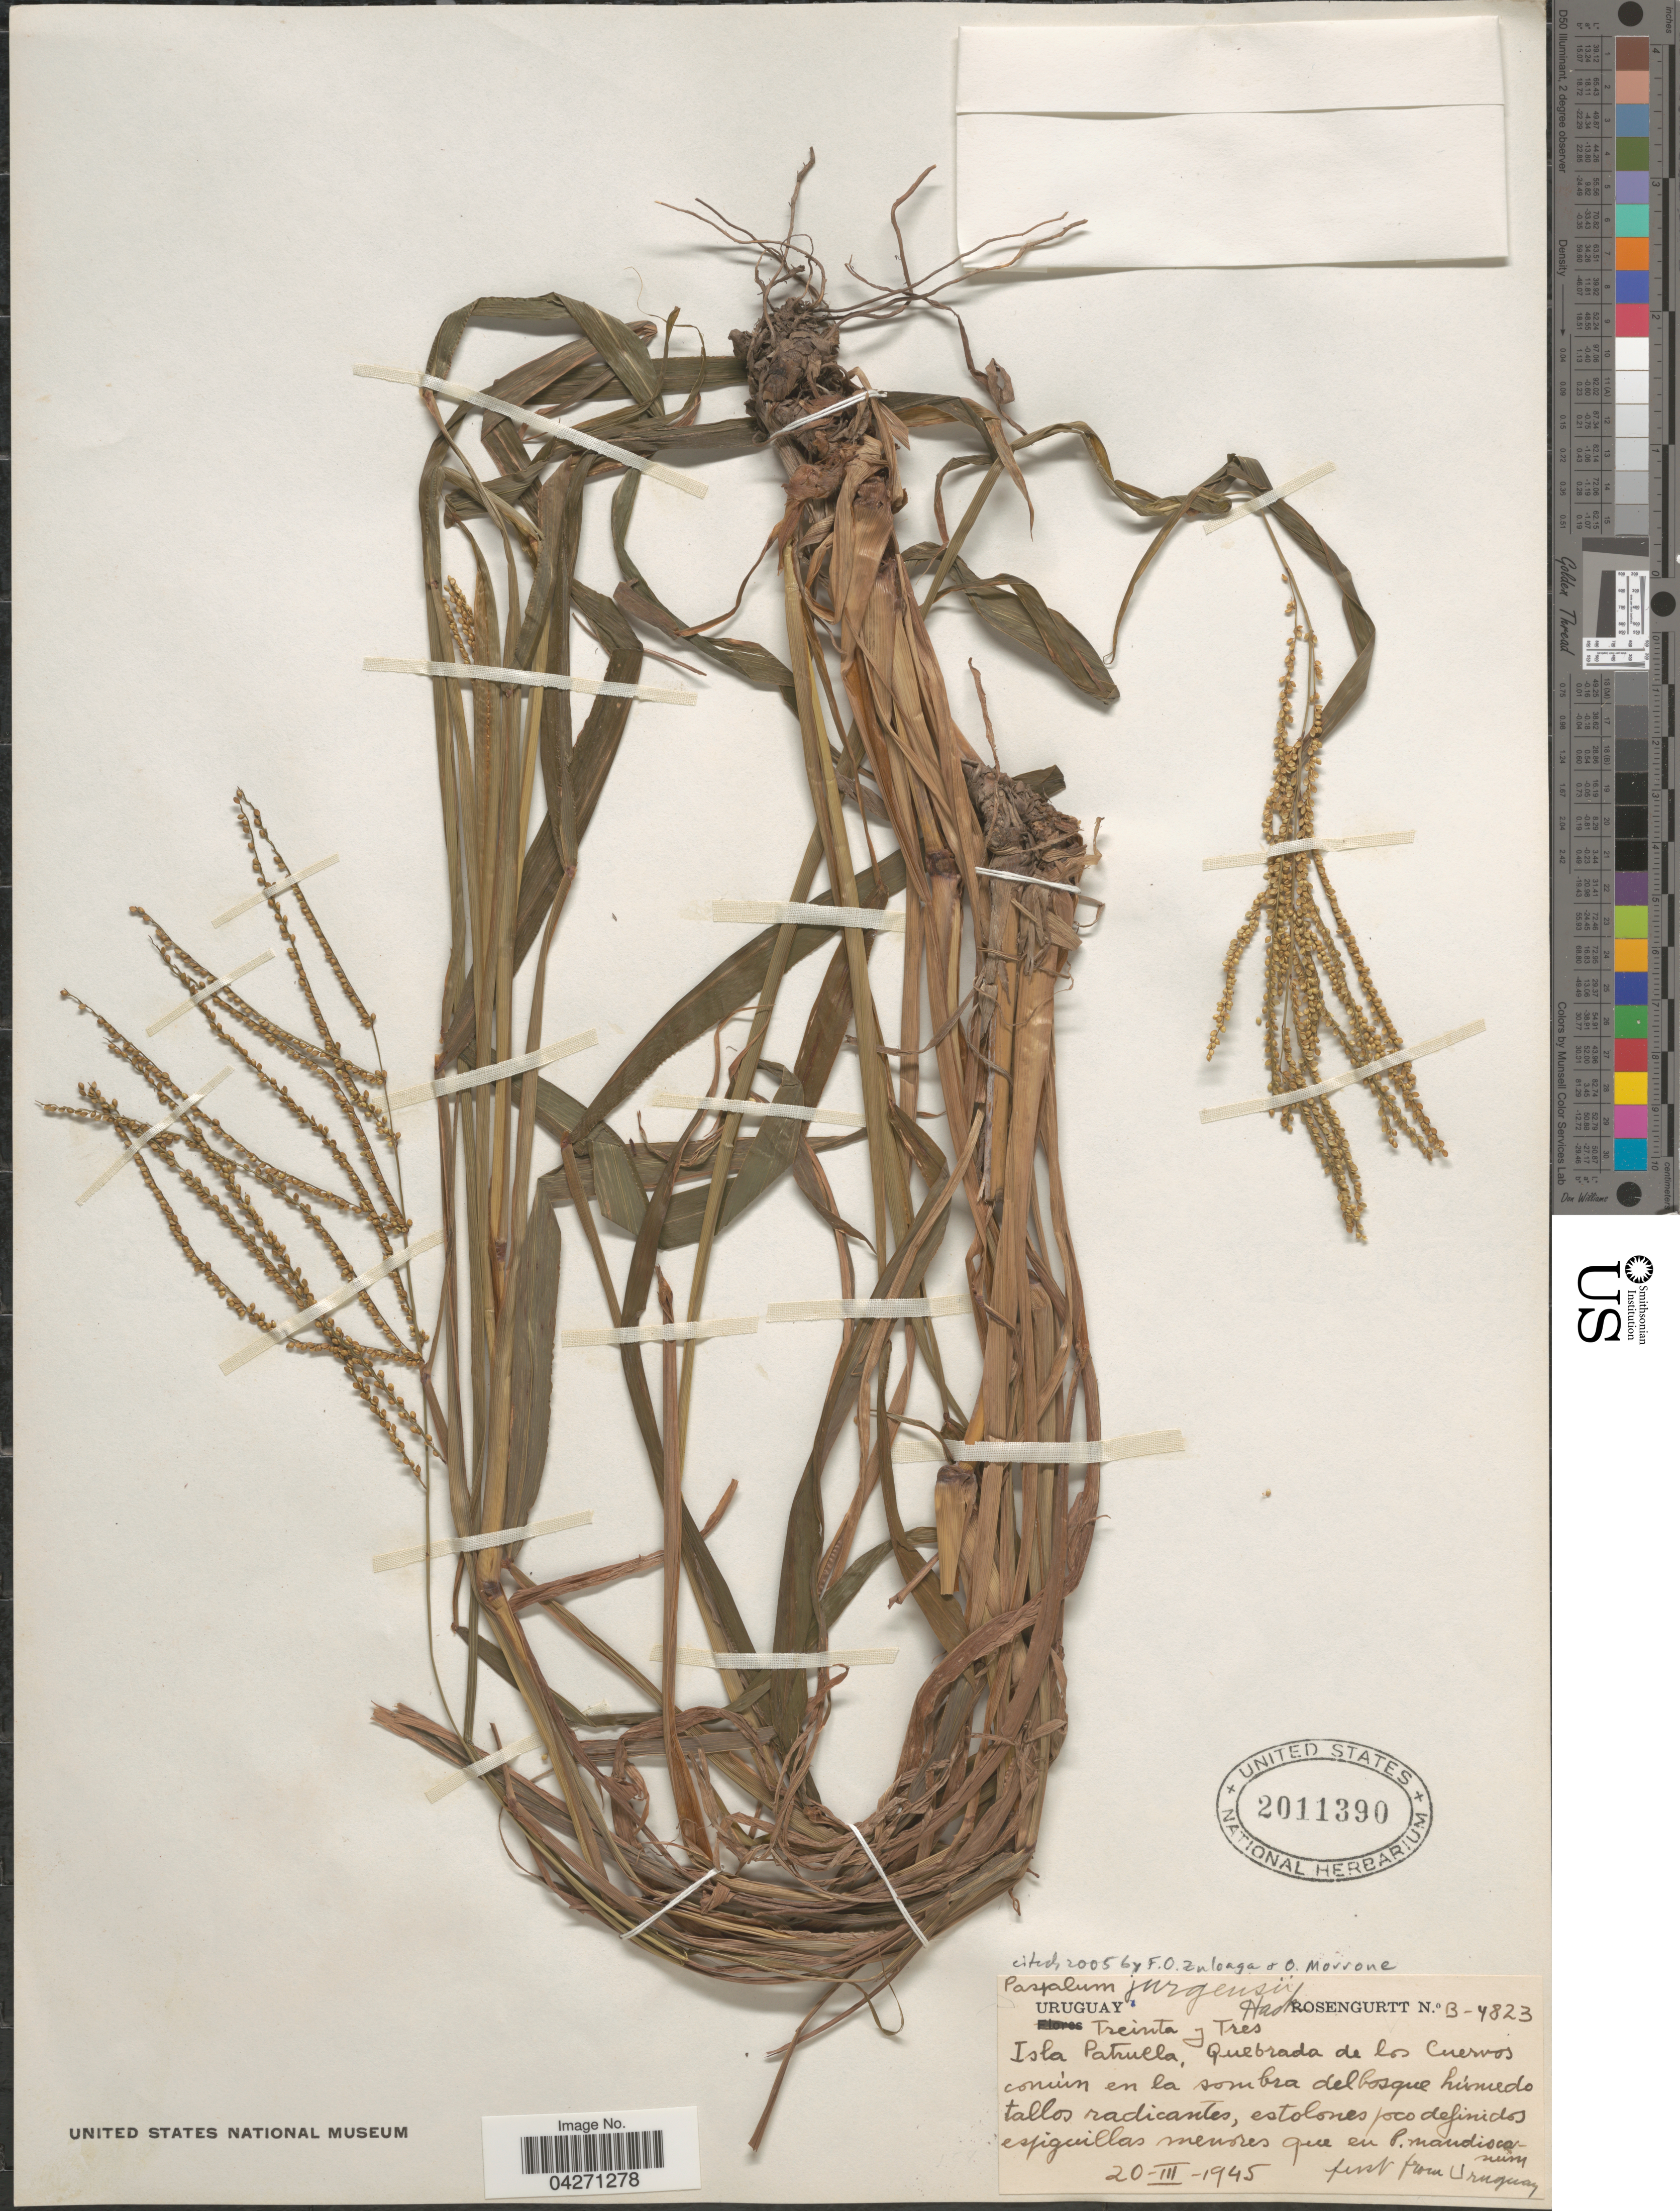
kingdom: Plantae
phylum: Tracheophyta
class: Liliopsida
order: Poales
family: Poaceae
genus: Paspalum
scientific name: Paspalum juergensii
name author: Hack.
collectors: Rosengurtt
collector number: B-4823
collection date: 1945-03-20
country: Uruguay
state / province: Treinta y Tres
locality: Isla Patrulla, Quebrada de los Cuervos común en la sombra del bosque húmedo tallos radicantes.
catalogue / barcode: US 2011390